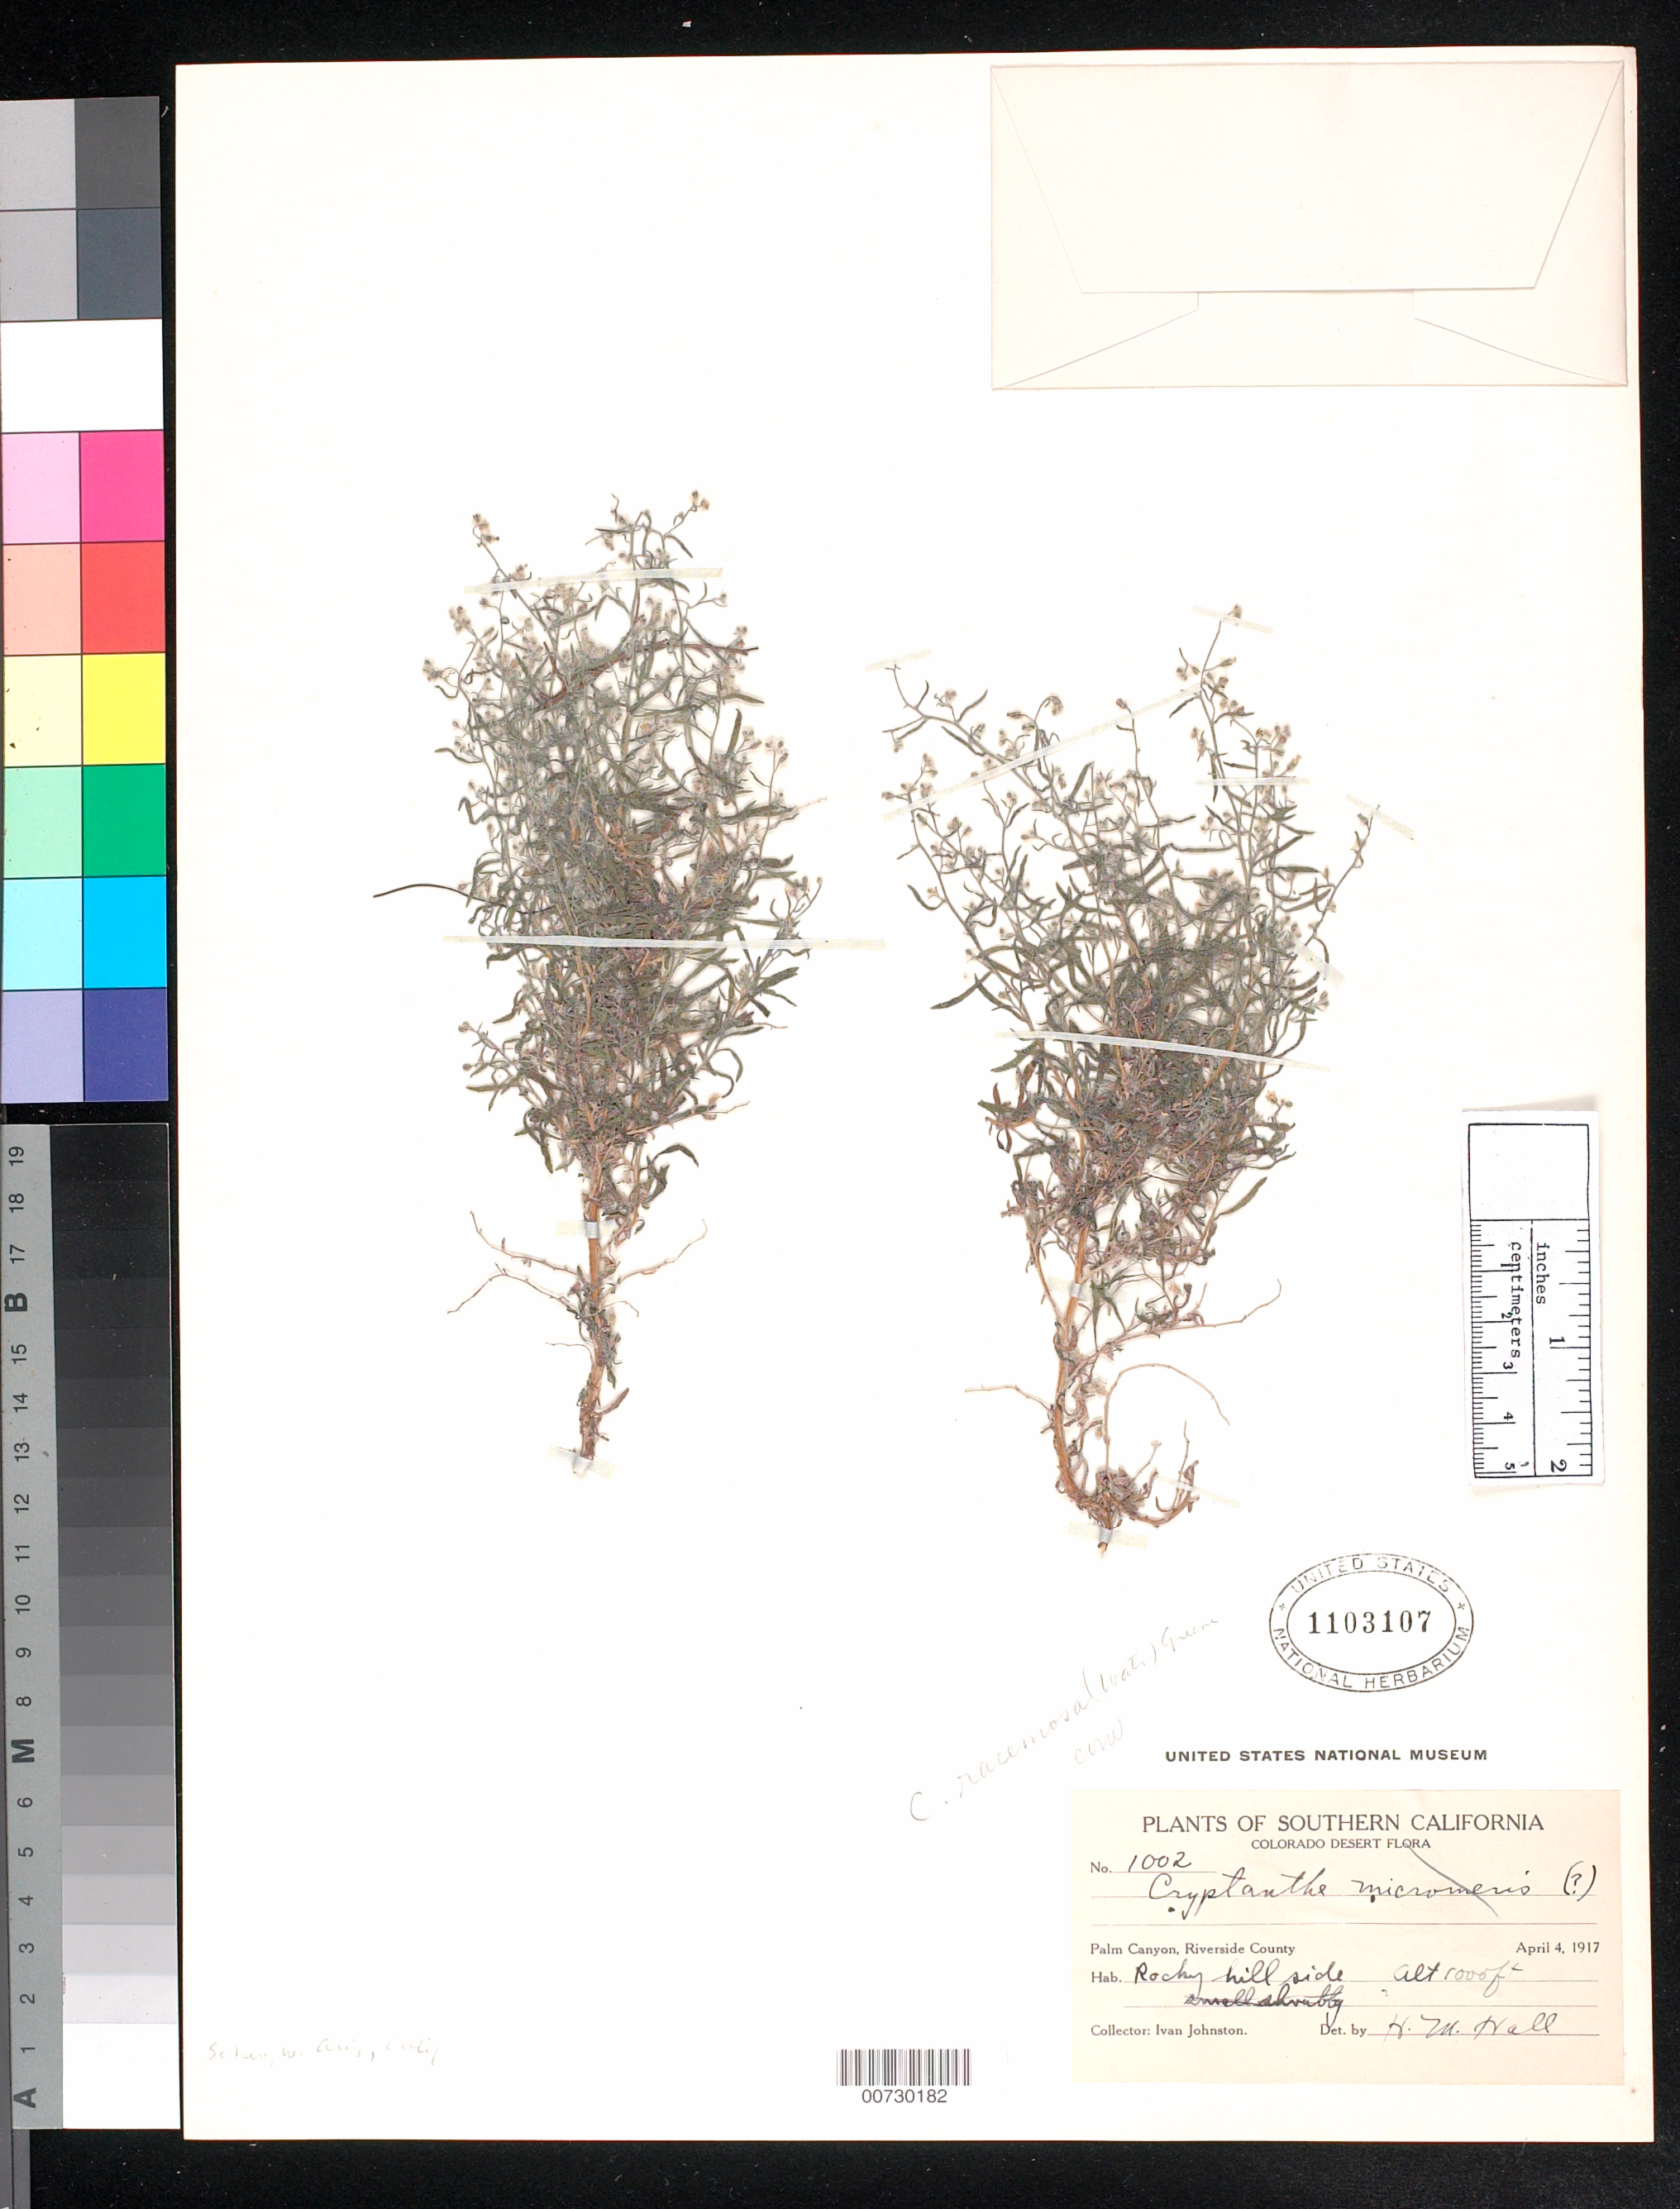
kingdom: Plantae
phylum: Tracheophyta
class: Magnoliopsida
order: Boraginales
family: Boraginaceae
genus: Cryptantha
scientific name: Cryptantha racemosa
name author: (S. Watson) Greene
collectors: M. Spencer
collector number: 2078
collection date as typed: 6 Apr 1922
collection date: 1922-04-06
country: United States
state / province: California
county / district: Riverside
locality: In arenosis Indian reservation. Palm springs. Colorado desert.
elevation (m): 122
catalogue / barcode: US 1202290